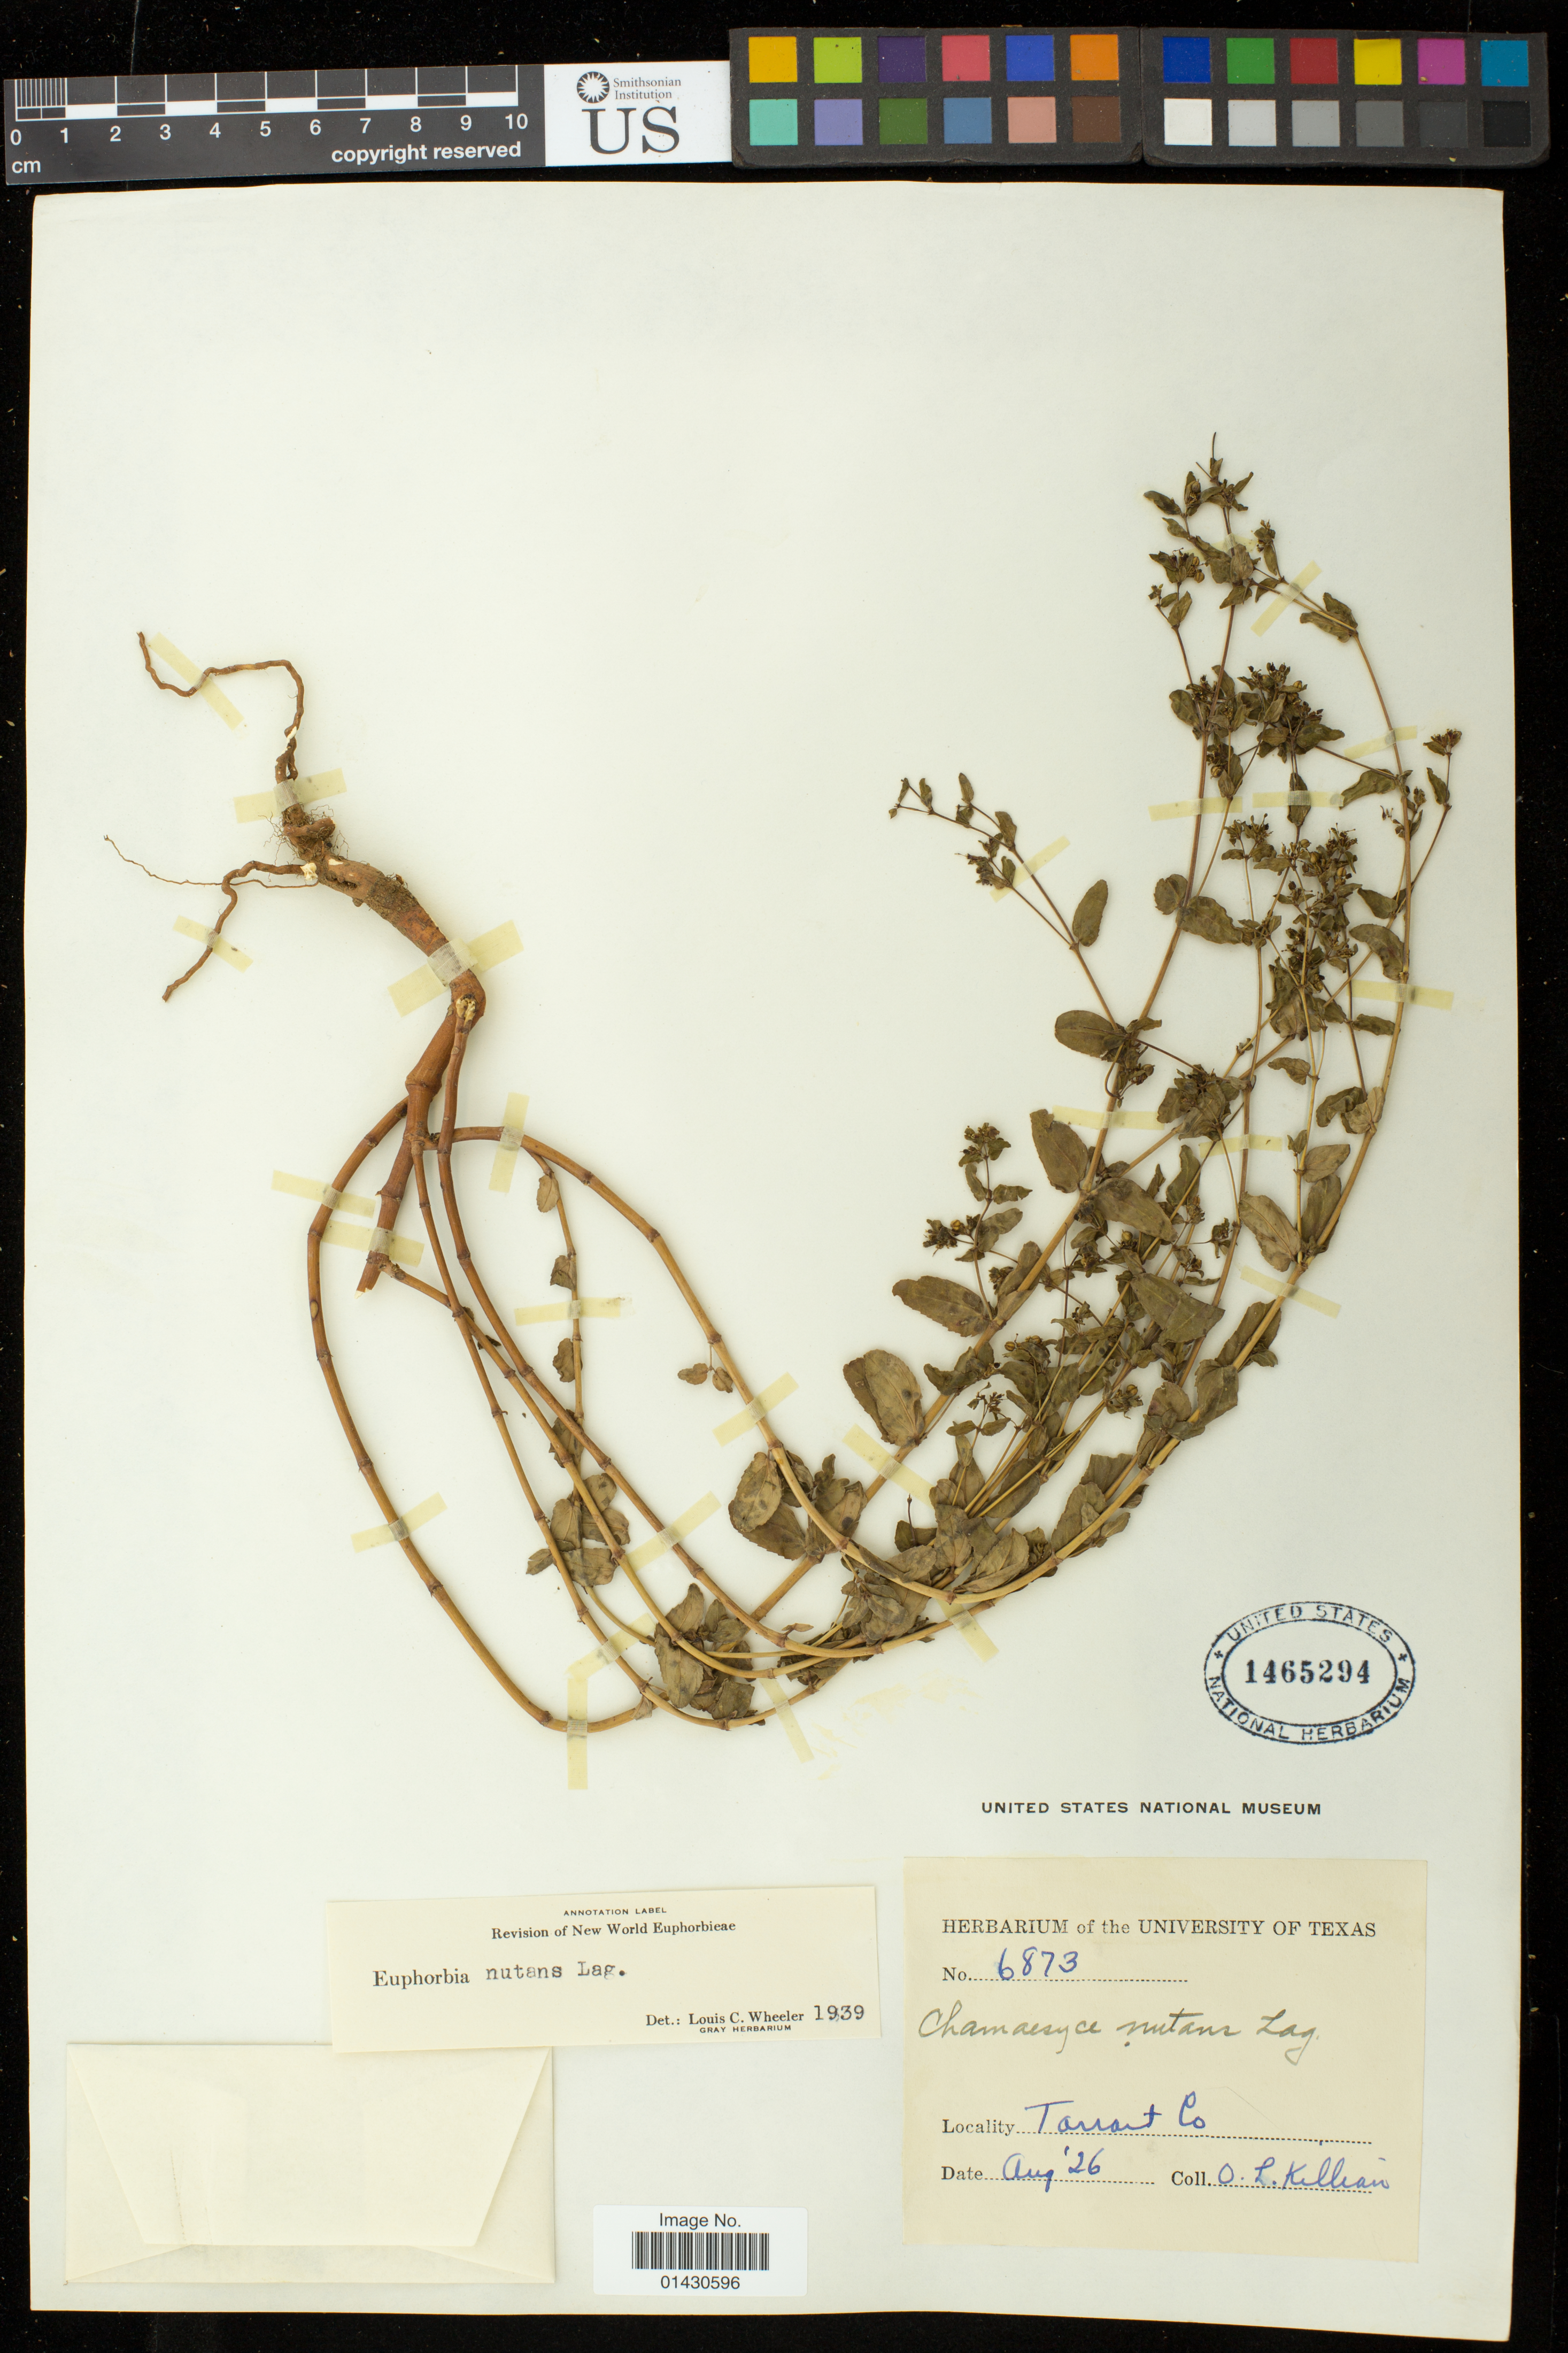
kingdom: Plantae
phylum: Tracheophyta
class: Magnoliopsida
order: Malpighiales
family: Euphorbiaceae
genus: Euphorbia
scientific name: Euphorbia maculata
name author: L.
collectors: O. Killian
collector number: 6873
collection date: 1926-08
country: United States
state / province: Texas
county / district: Tarrant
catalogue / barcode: US 1465294